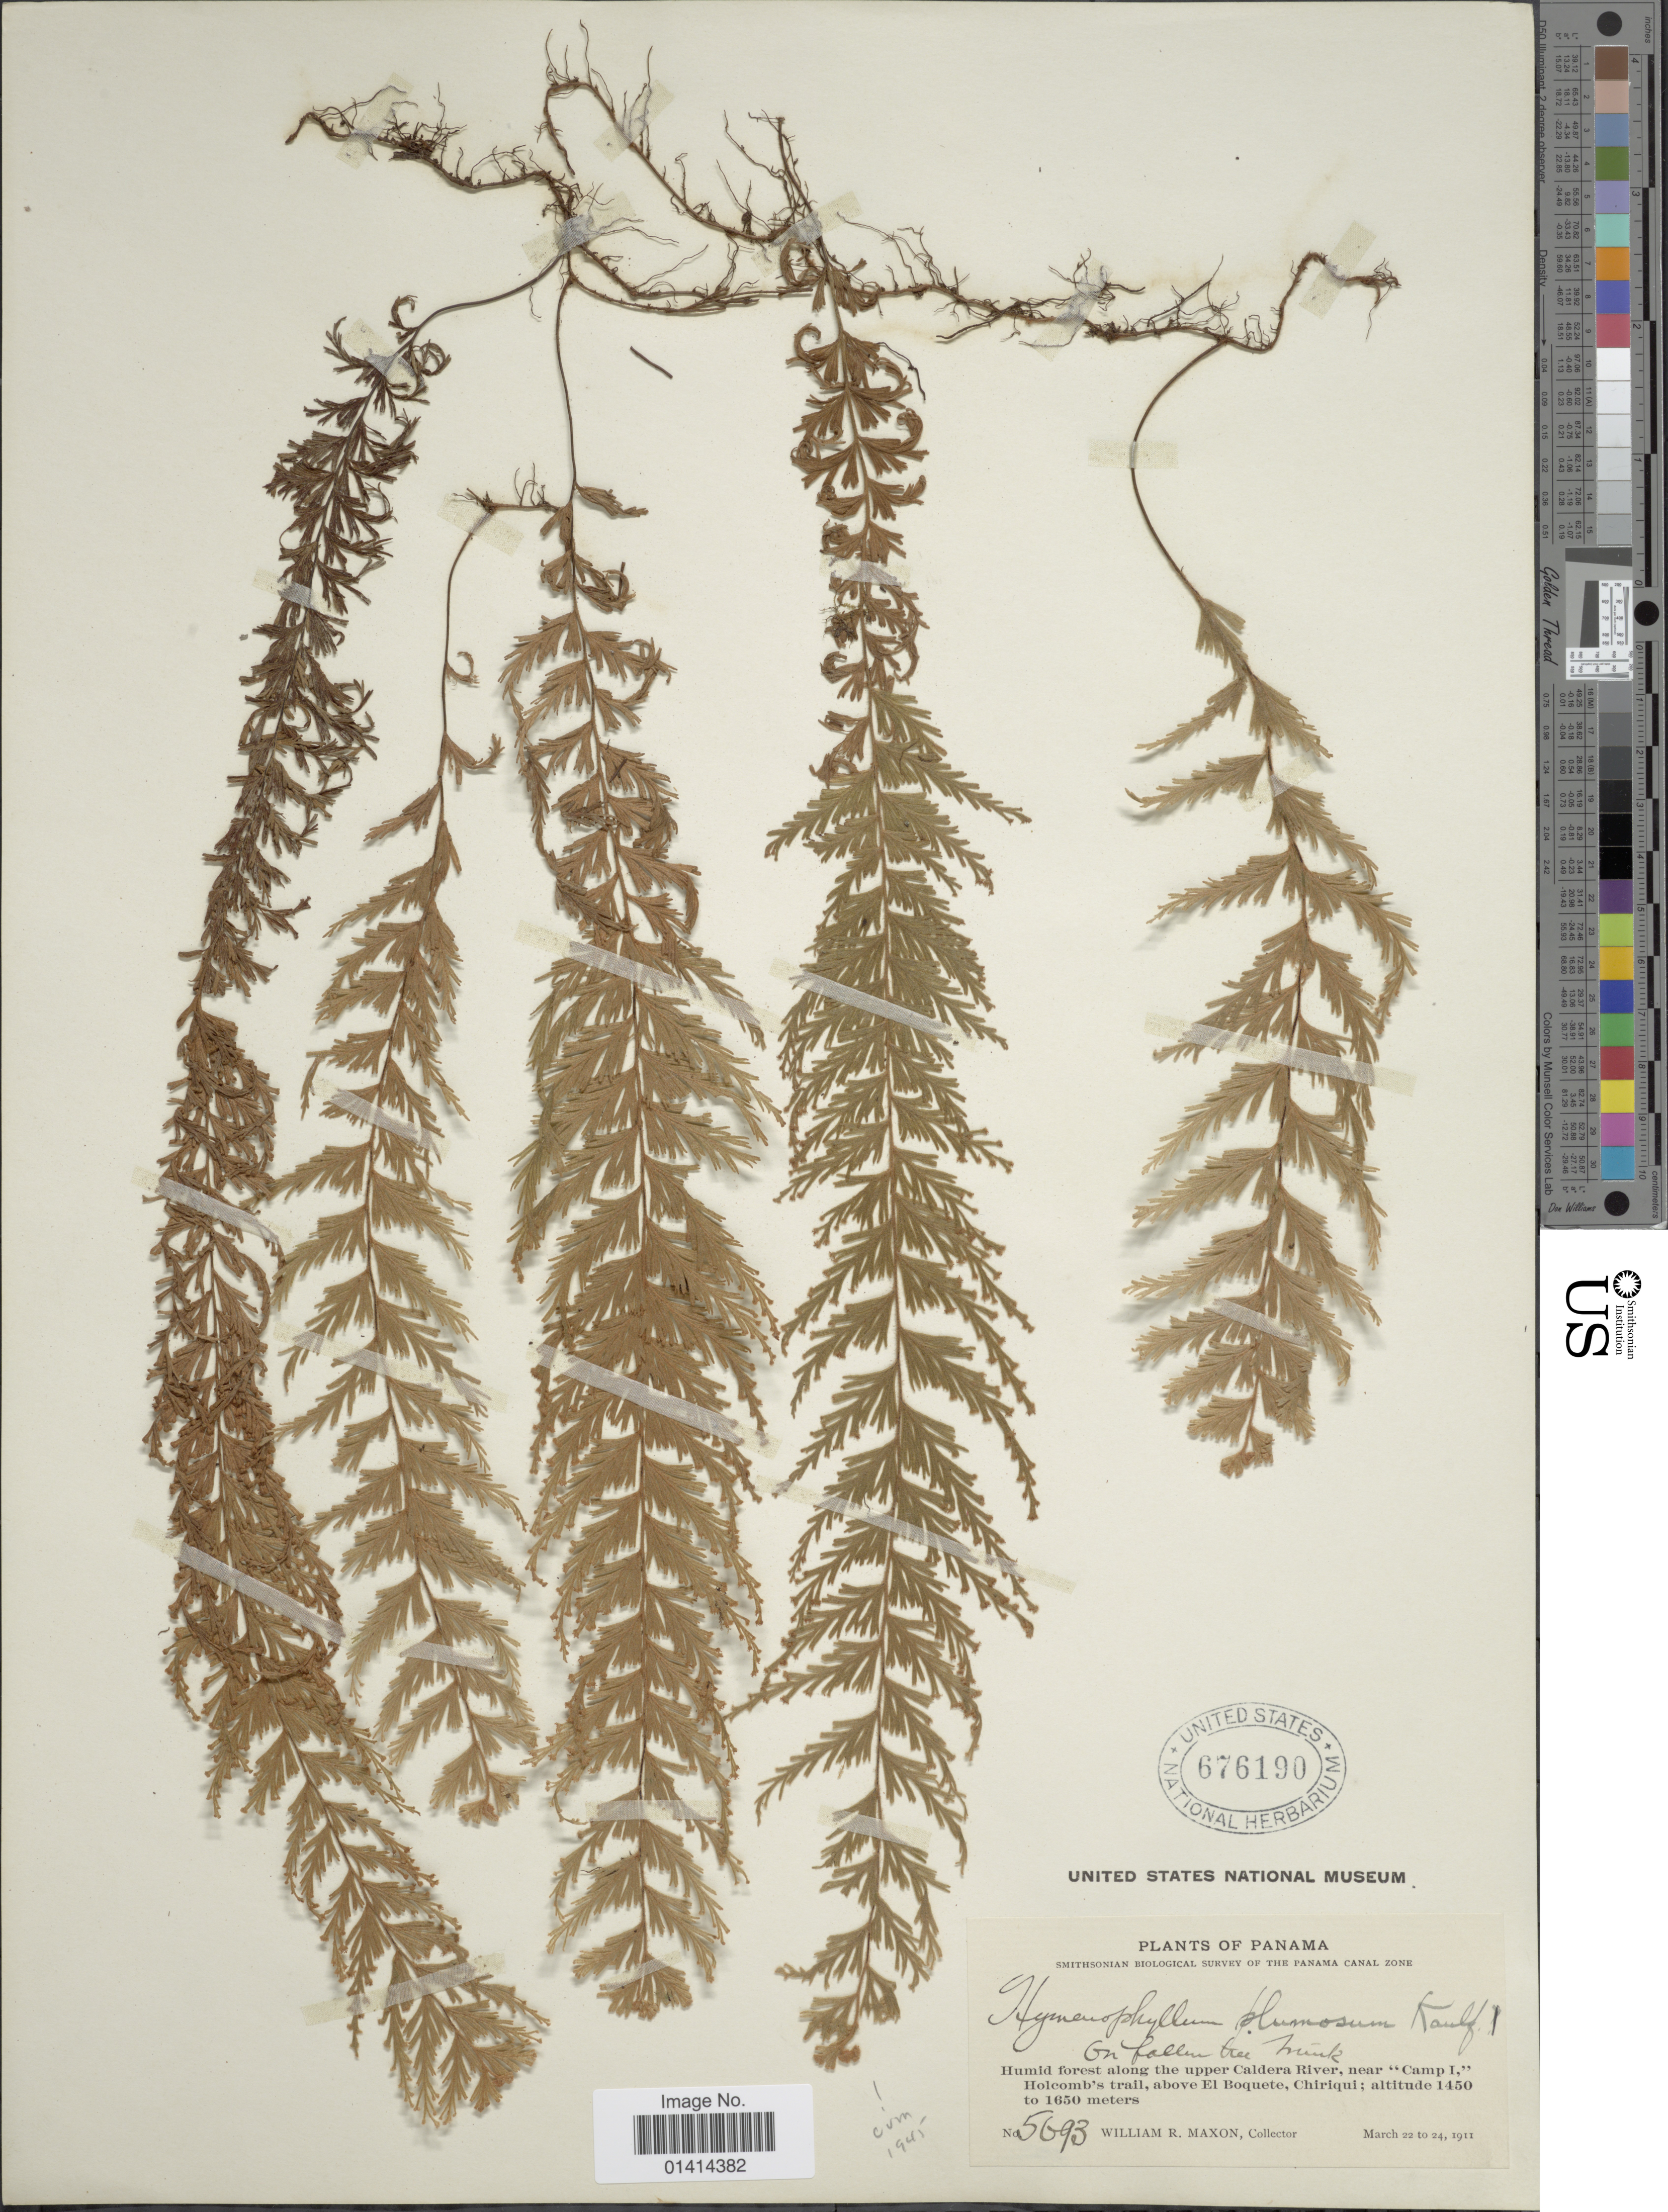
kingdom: Plantae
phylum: Tracheophyta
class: Polypodiopsida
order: Hymenophyllales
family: Hymenophyllaceae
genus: Hymenophyllum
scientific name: Hymenophyllum plumosum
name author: Kaulf.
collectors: W. R. Maxon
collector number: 5693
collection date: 1911-03-22/1911-03-24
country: Panama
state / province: Chiriqui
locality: Humid forest along the upper Caldera River, near 'Camp I,' Holcomb's trail, above El Boquete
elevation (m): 1450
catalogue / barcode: US 676190